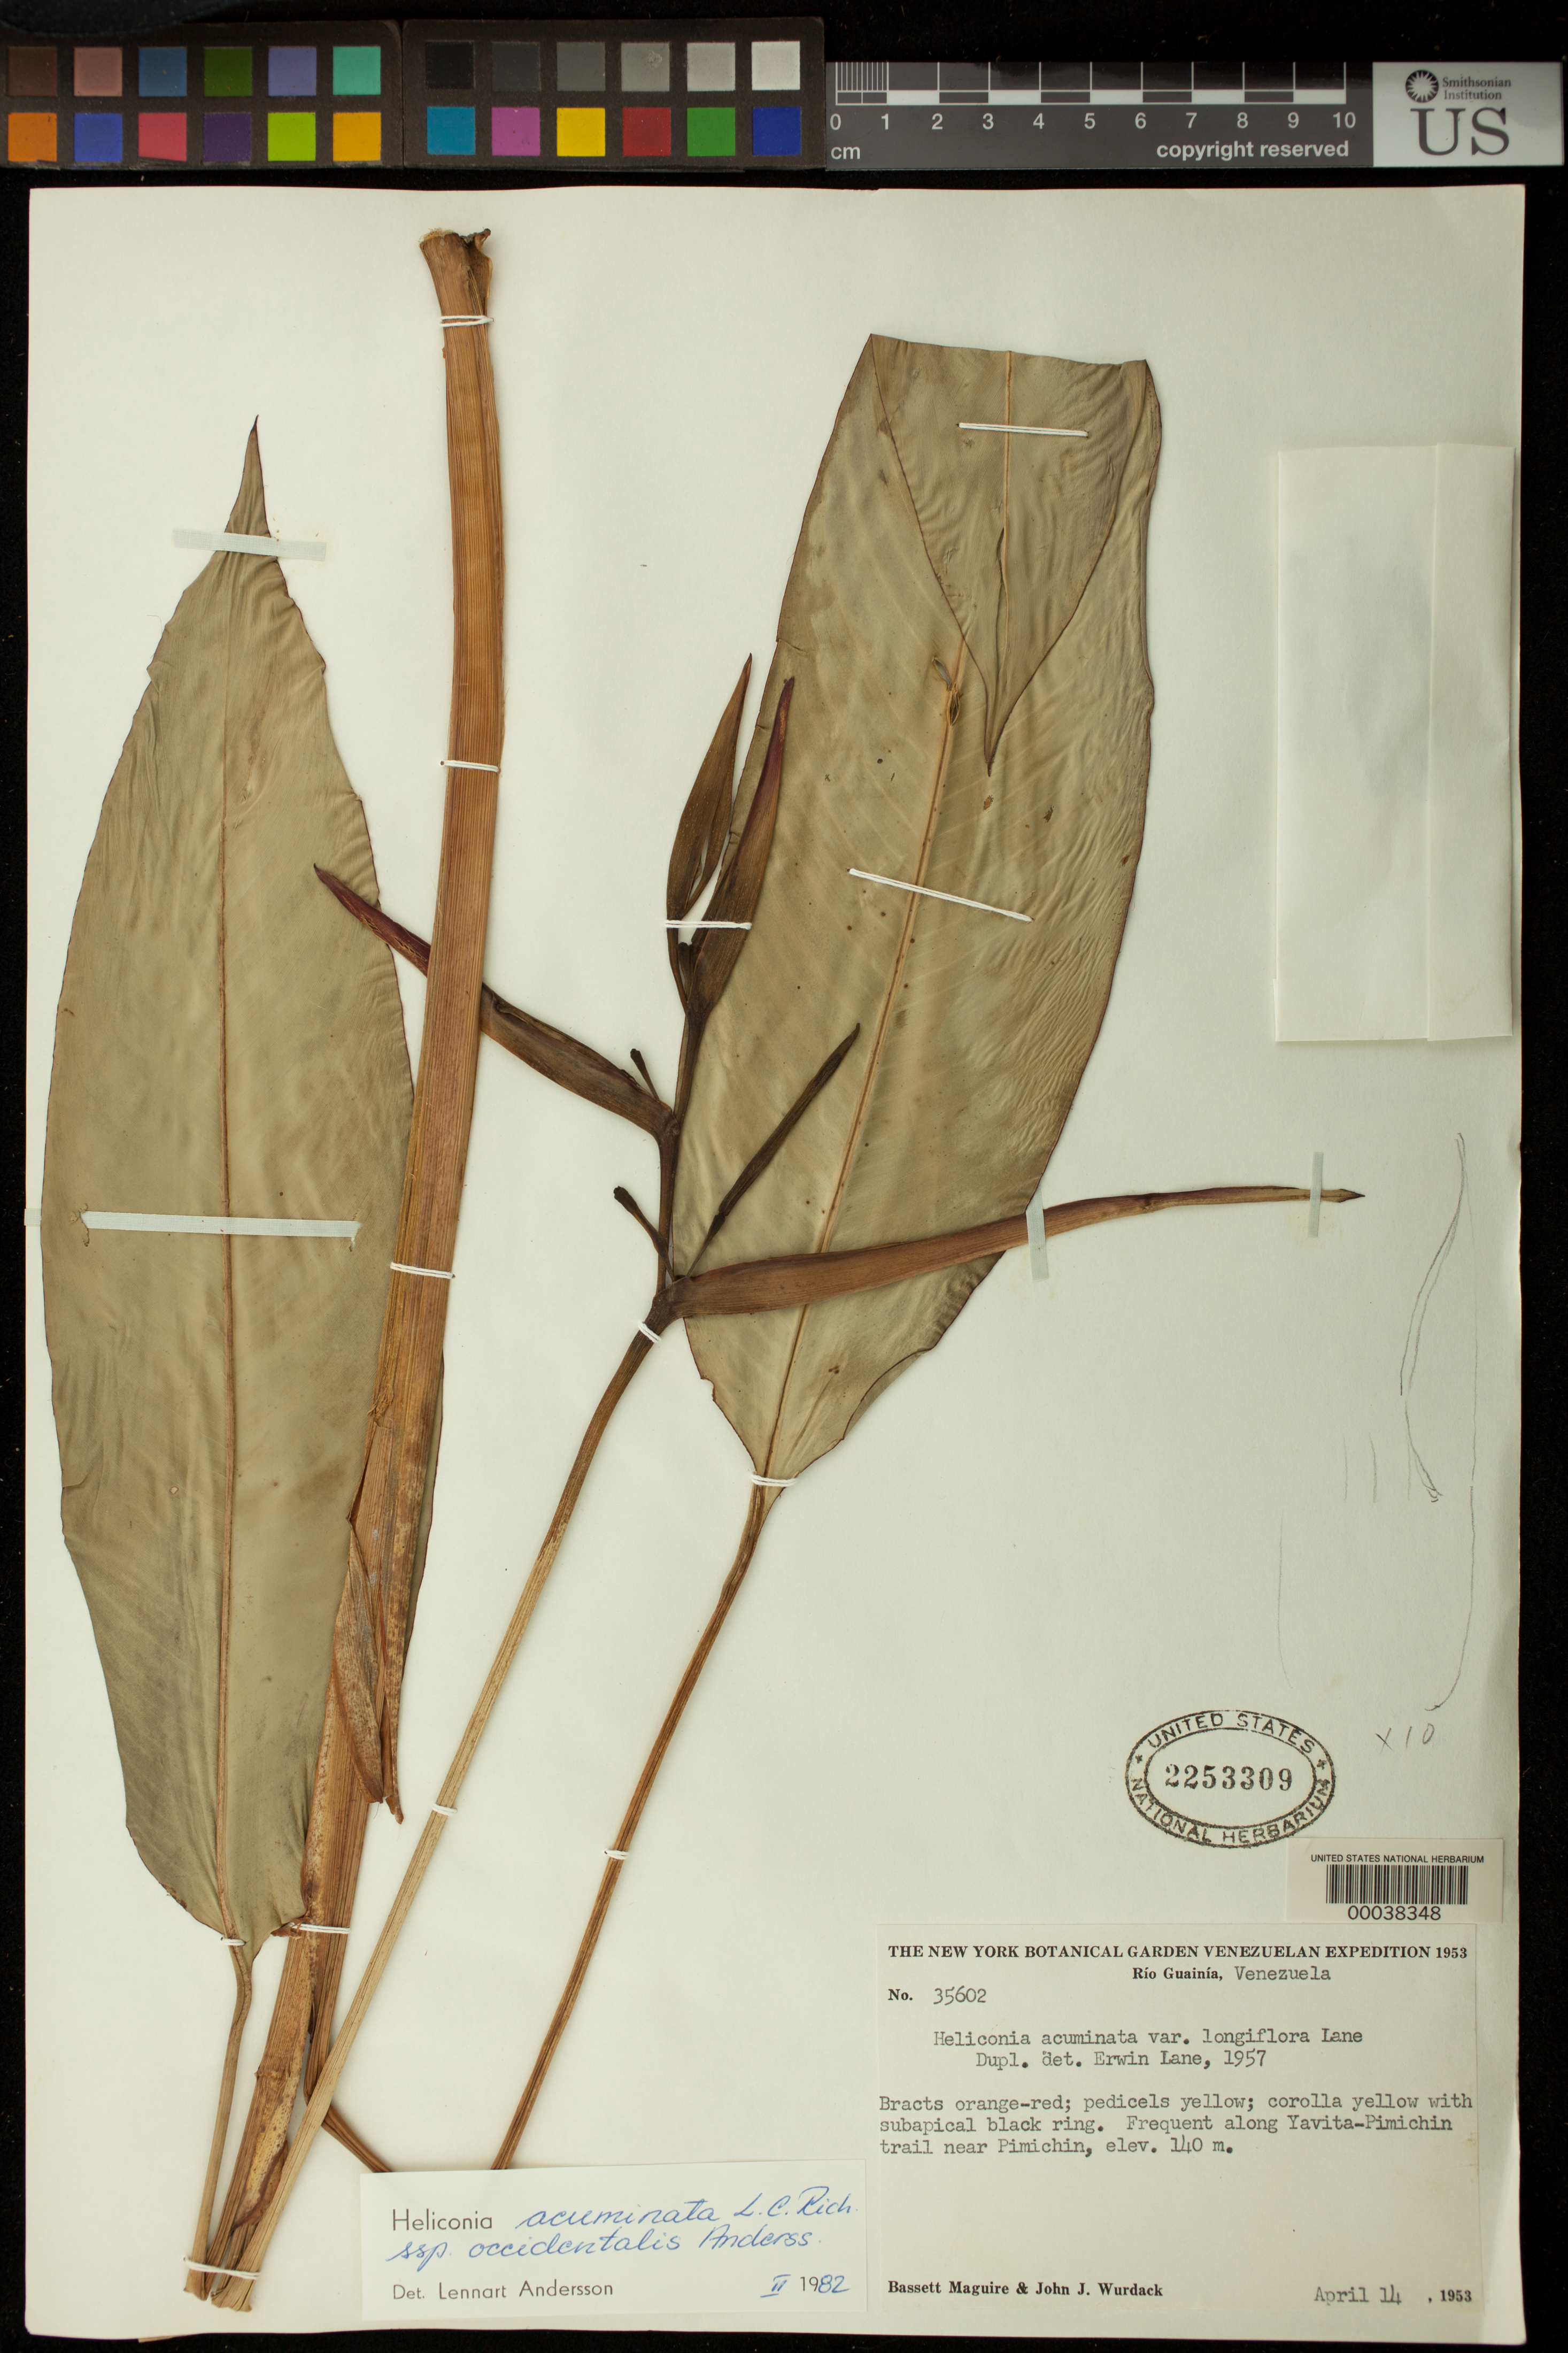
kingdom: Plantae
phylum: Tracheophyta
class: Liliopsida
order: Zingiberales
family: Heliconiaceae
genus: Heliconia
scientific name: Heliconia acuminata subsp. occidentalis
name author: L. Andersson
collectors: B. Maguire & J. J. Wurdack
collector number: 35602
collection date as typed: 14 Apr 1953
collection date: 1953-04-14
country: Venezuela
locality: Rio guainia, yavita-pimichin trail near pimichin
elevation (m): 140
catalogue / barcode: US 2253309